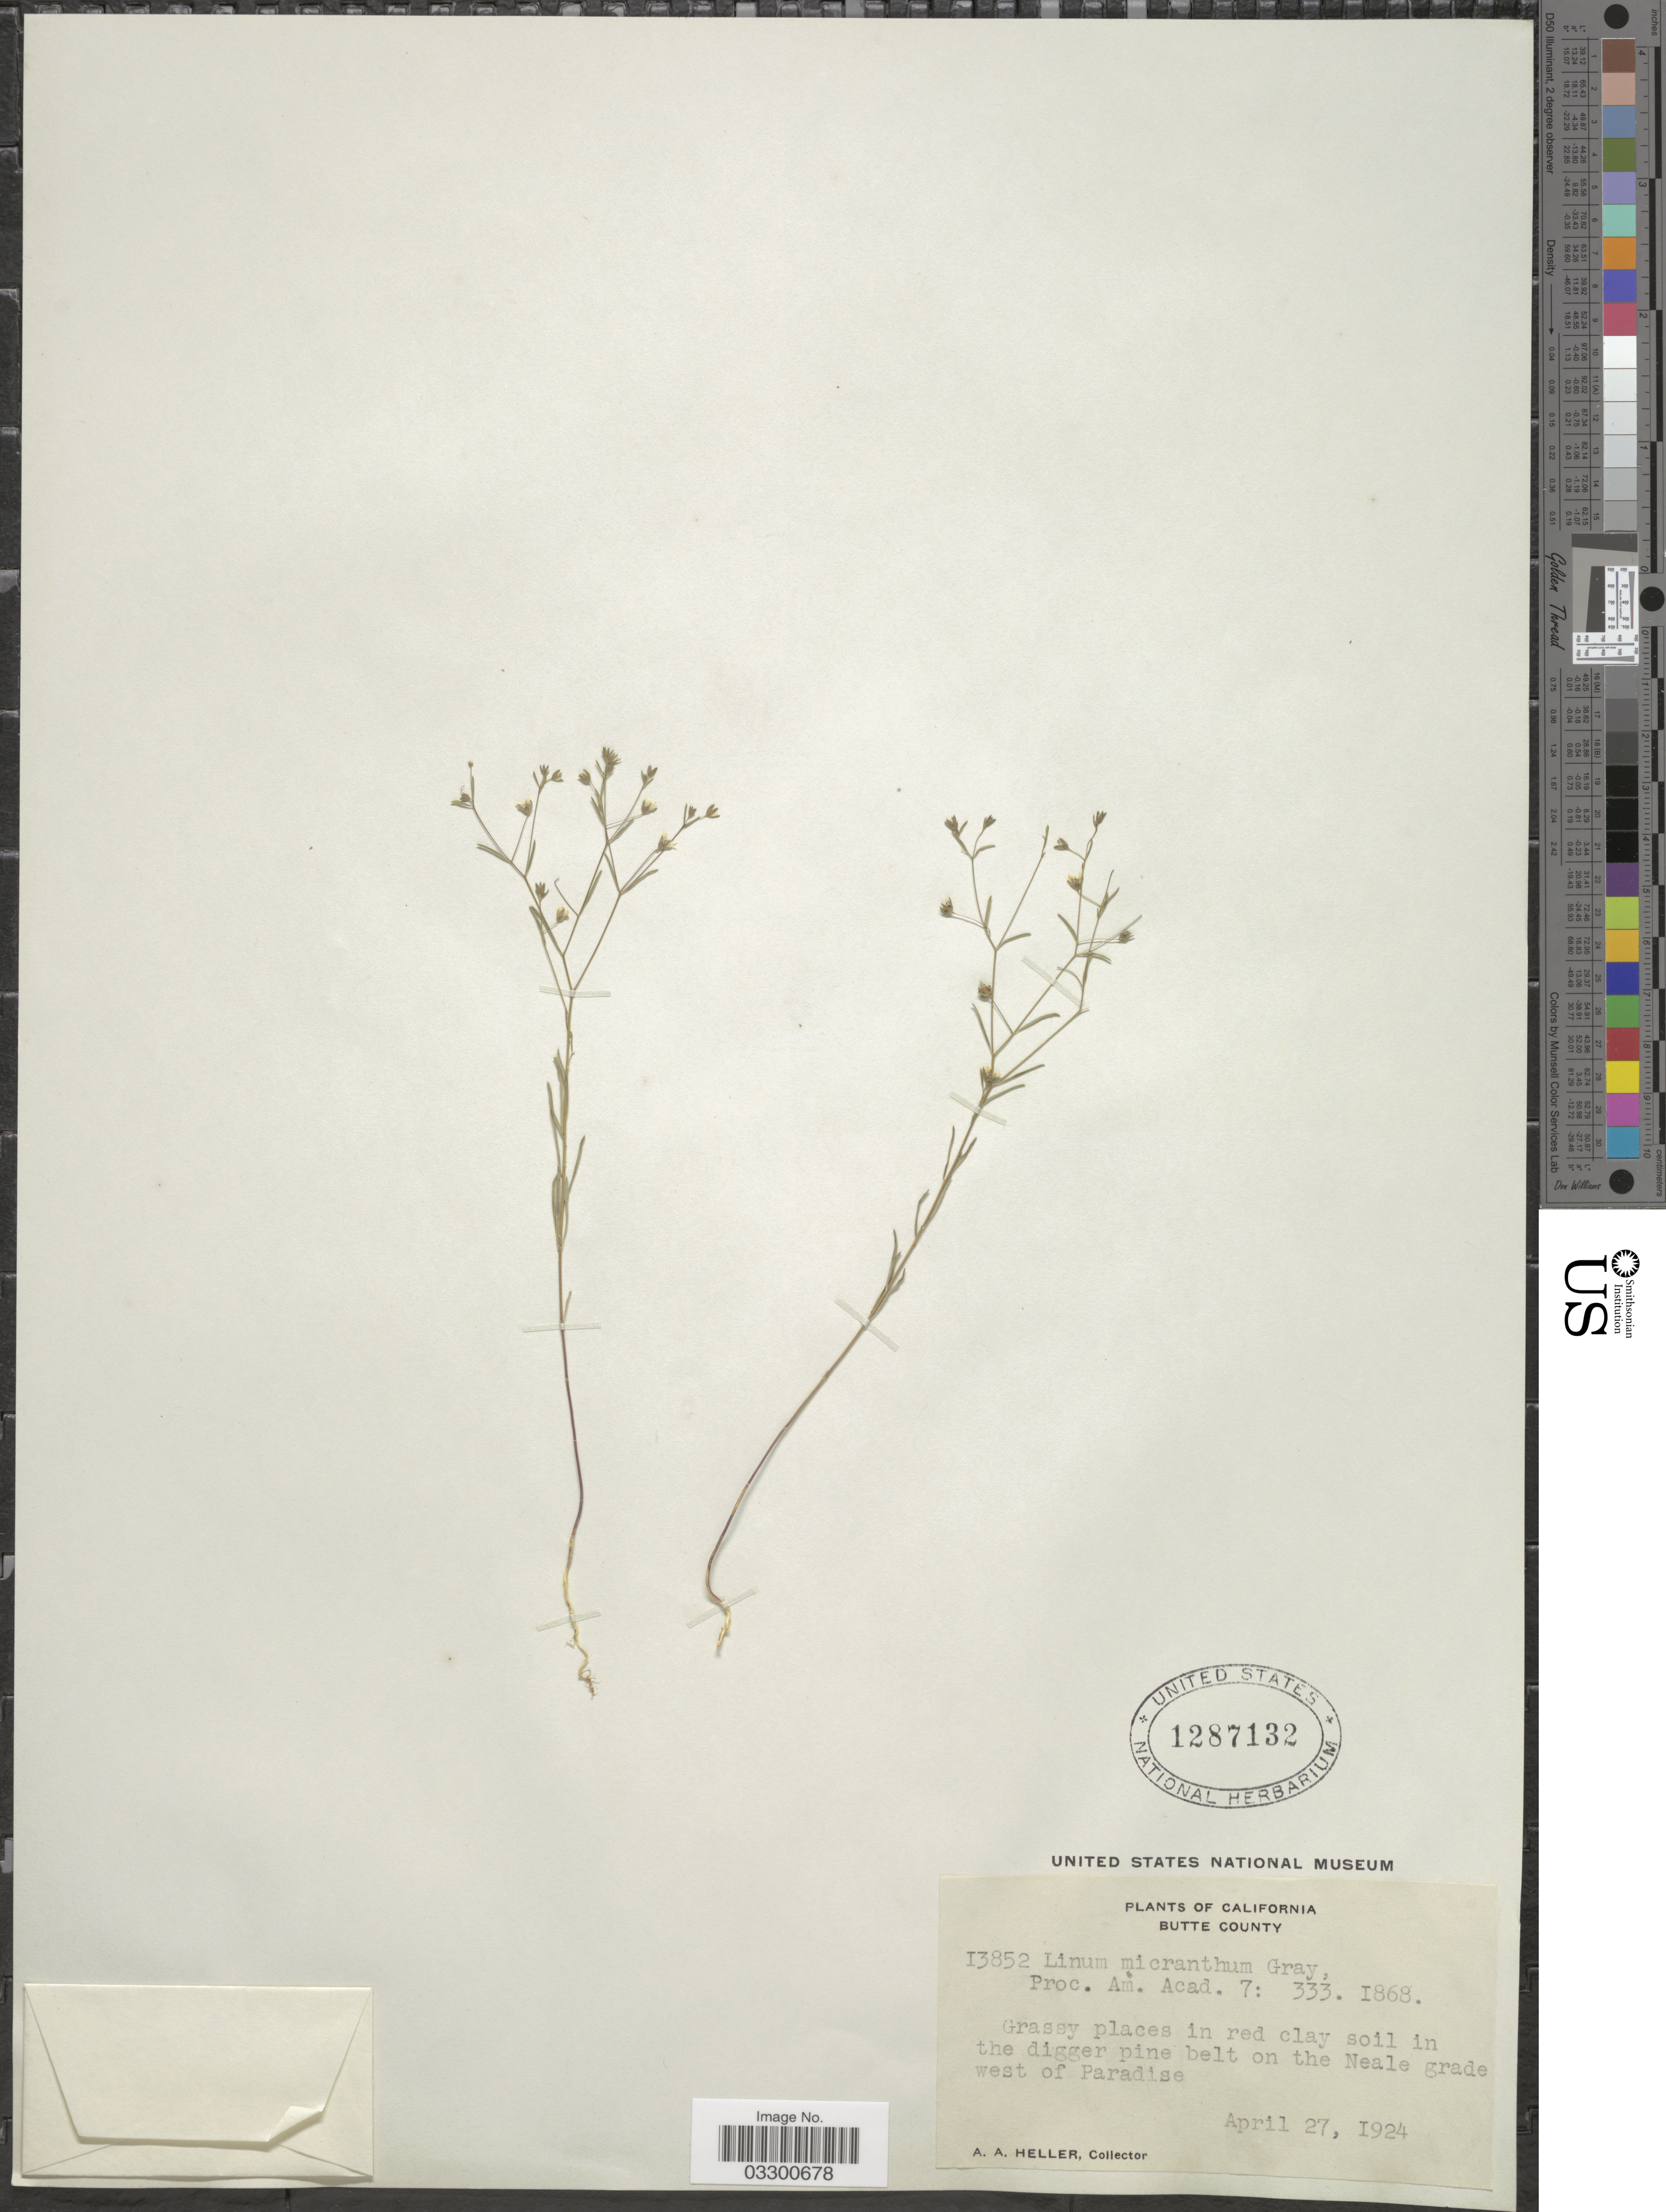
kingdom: Plantae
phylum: Tracheophyta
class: Magnoliopsida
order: Malpighiales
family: Linaceae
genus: Hesperolinon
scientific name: Hesperolinon micranthum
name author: (A. Gray) Small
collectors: A. A. Heller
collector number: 13852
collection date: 1924-04-27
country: United States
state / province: California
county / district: Butte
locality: Butte County. On the Neale grade west of Paradise.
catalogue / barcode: US 1287132